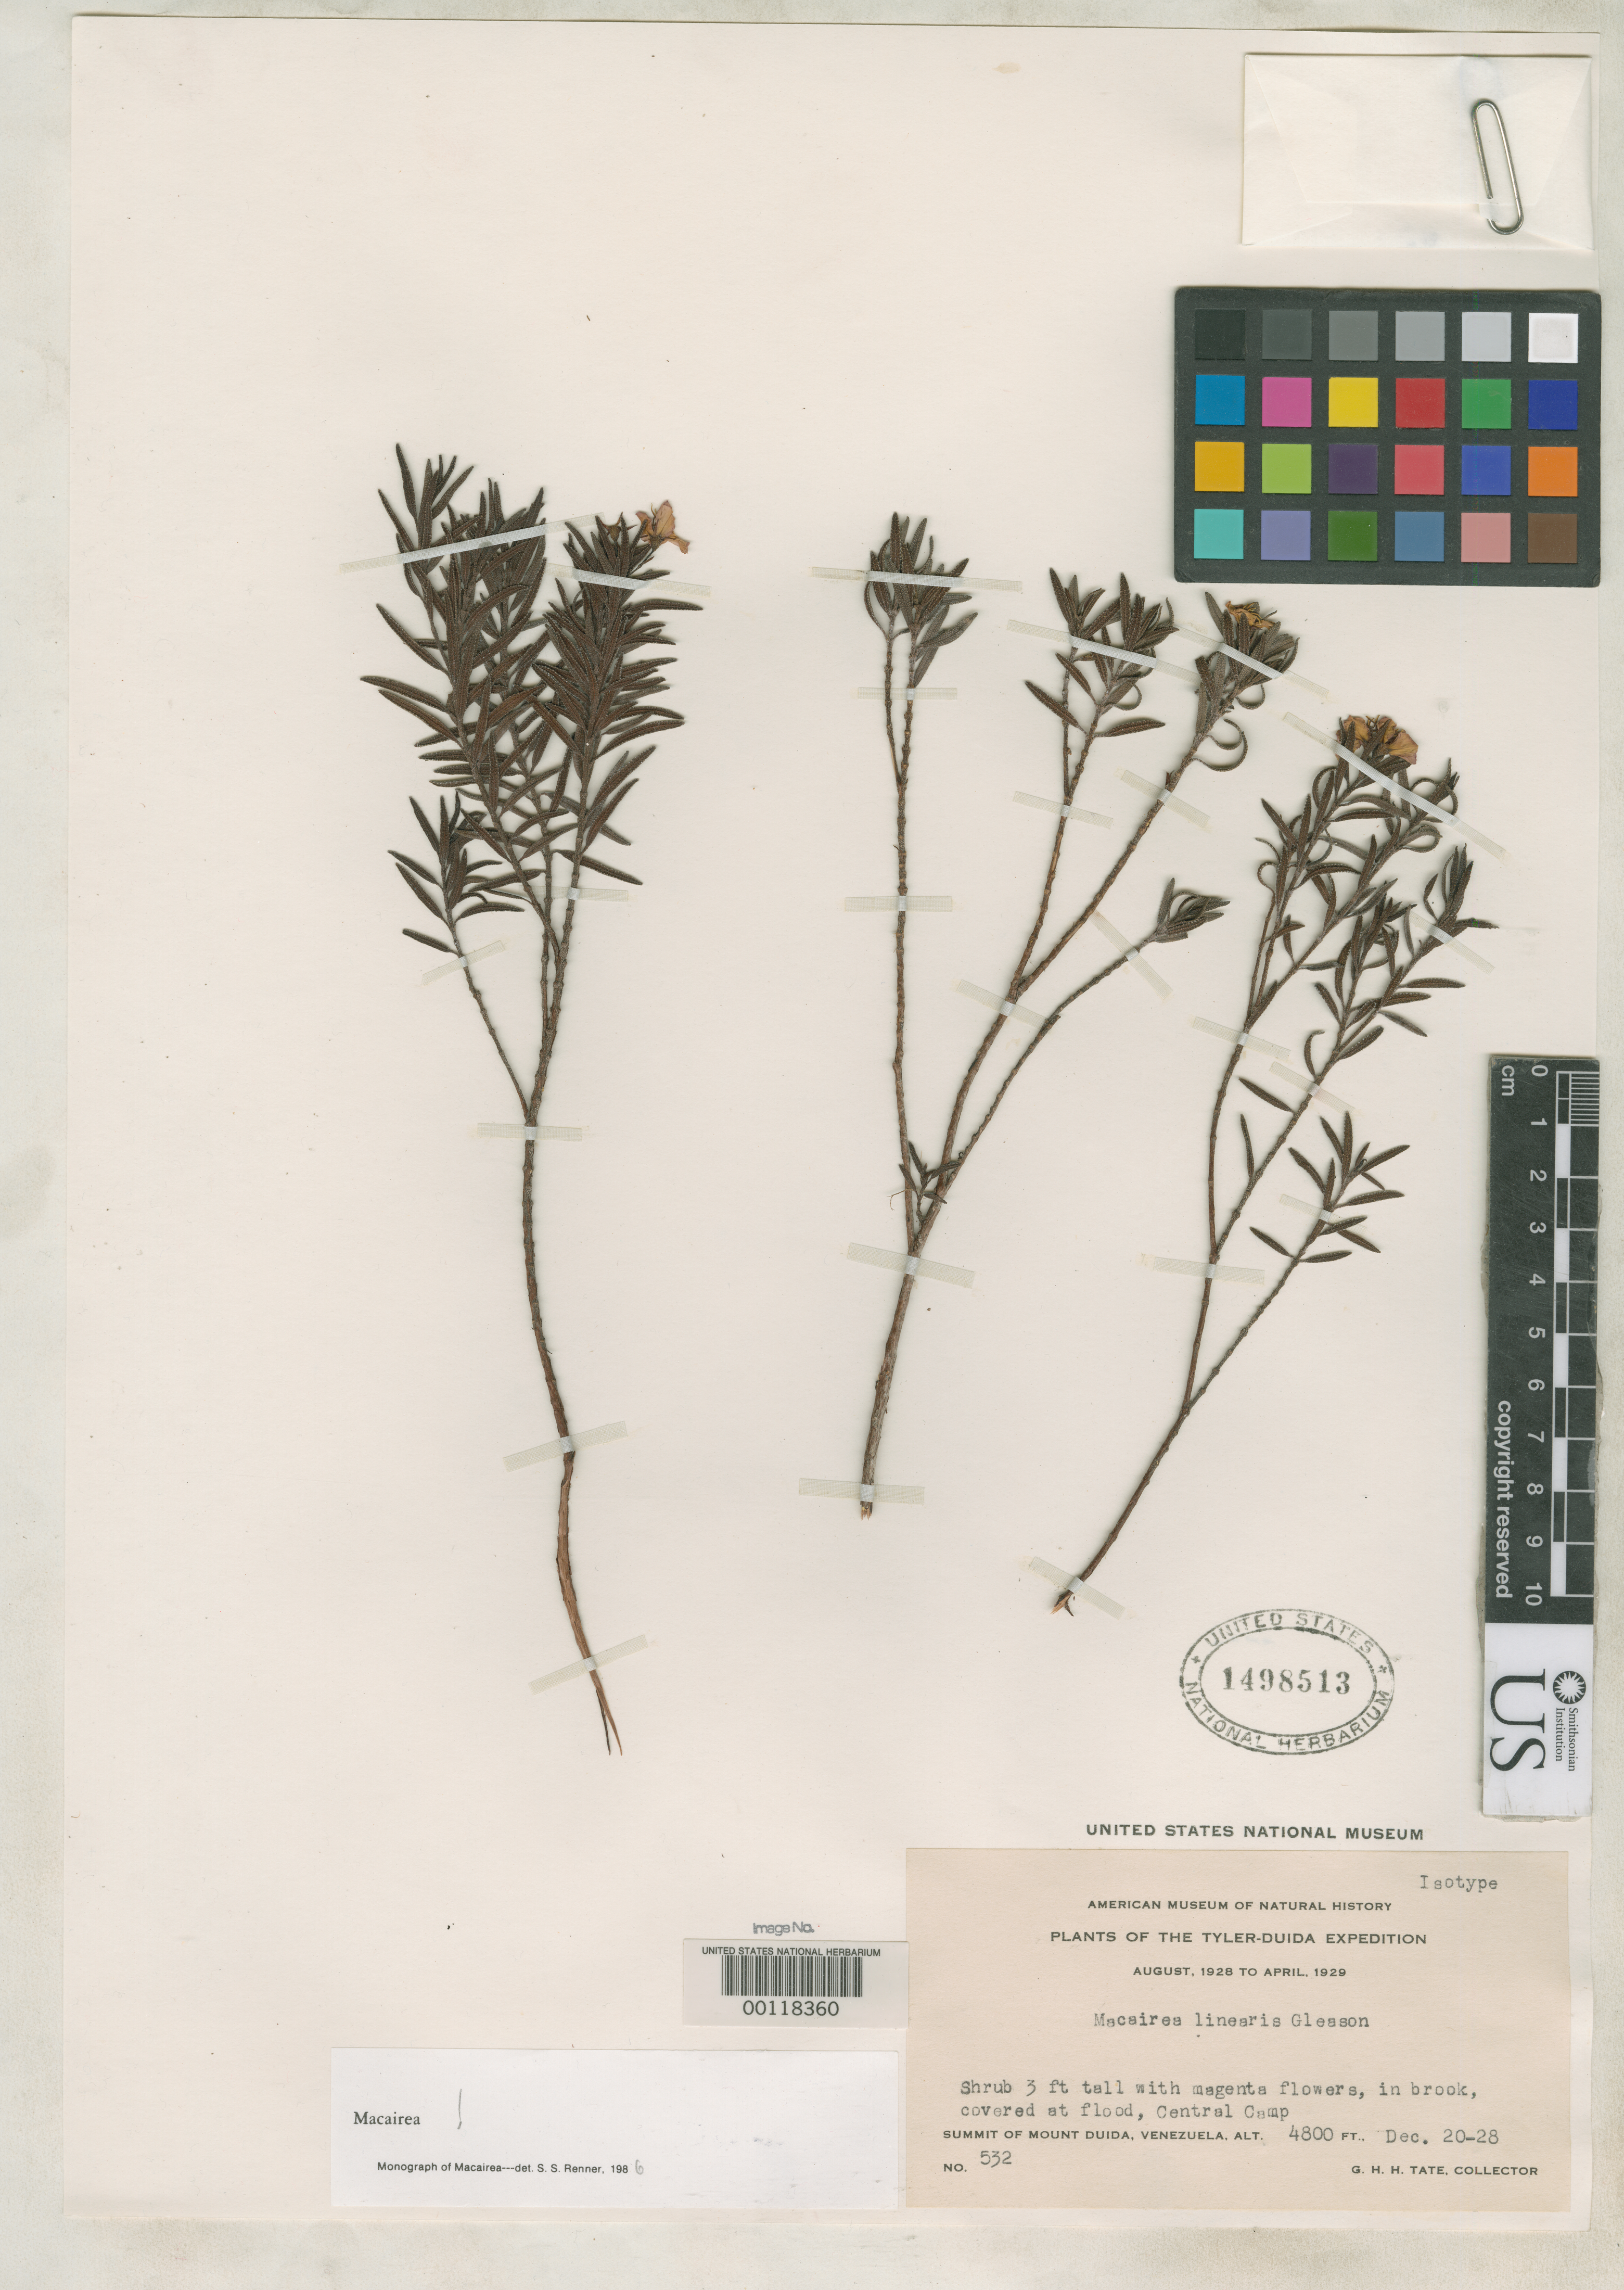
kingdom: Plantae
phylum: Tracheophyta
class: Magnoliopsida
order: Myrtales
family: Melastomataceae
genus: Macairea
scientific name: Macairea linearis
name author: Gleason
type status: Isotype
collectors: G. H. H.Tate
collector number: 532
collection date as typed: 20 Dec 1928 to 28 Dec 1928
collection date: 1928-12-20/1928-12-28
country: Venezuela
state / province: Amazonas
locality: Mt. Duida; alt. 4800 Ft.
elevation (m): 1463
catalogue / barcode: US 1498513